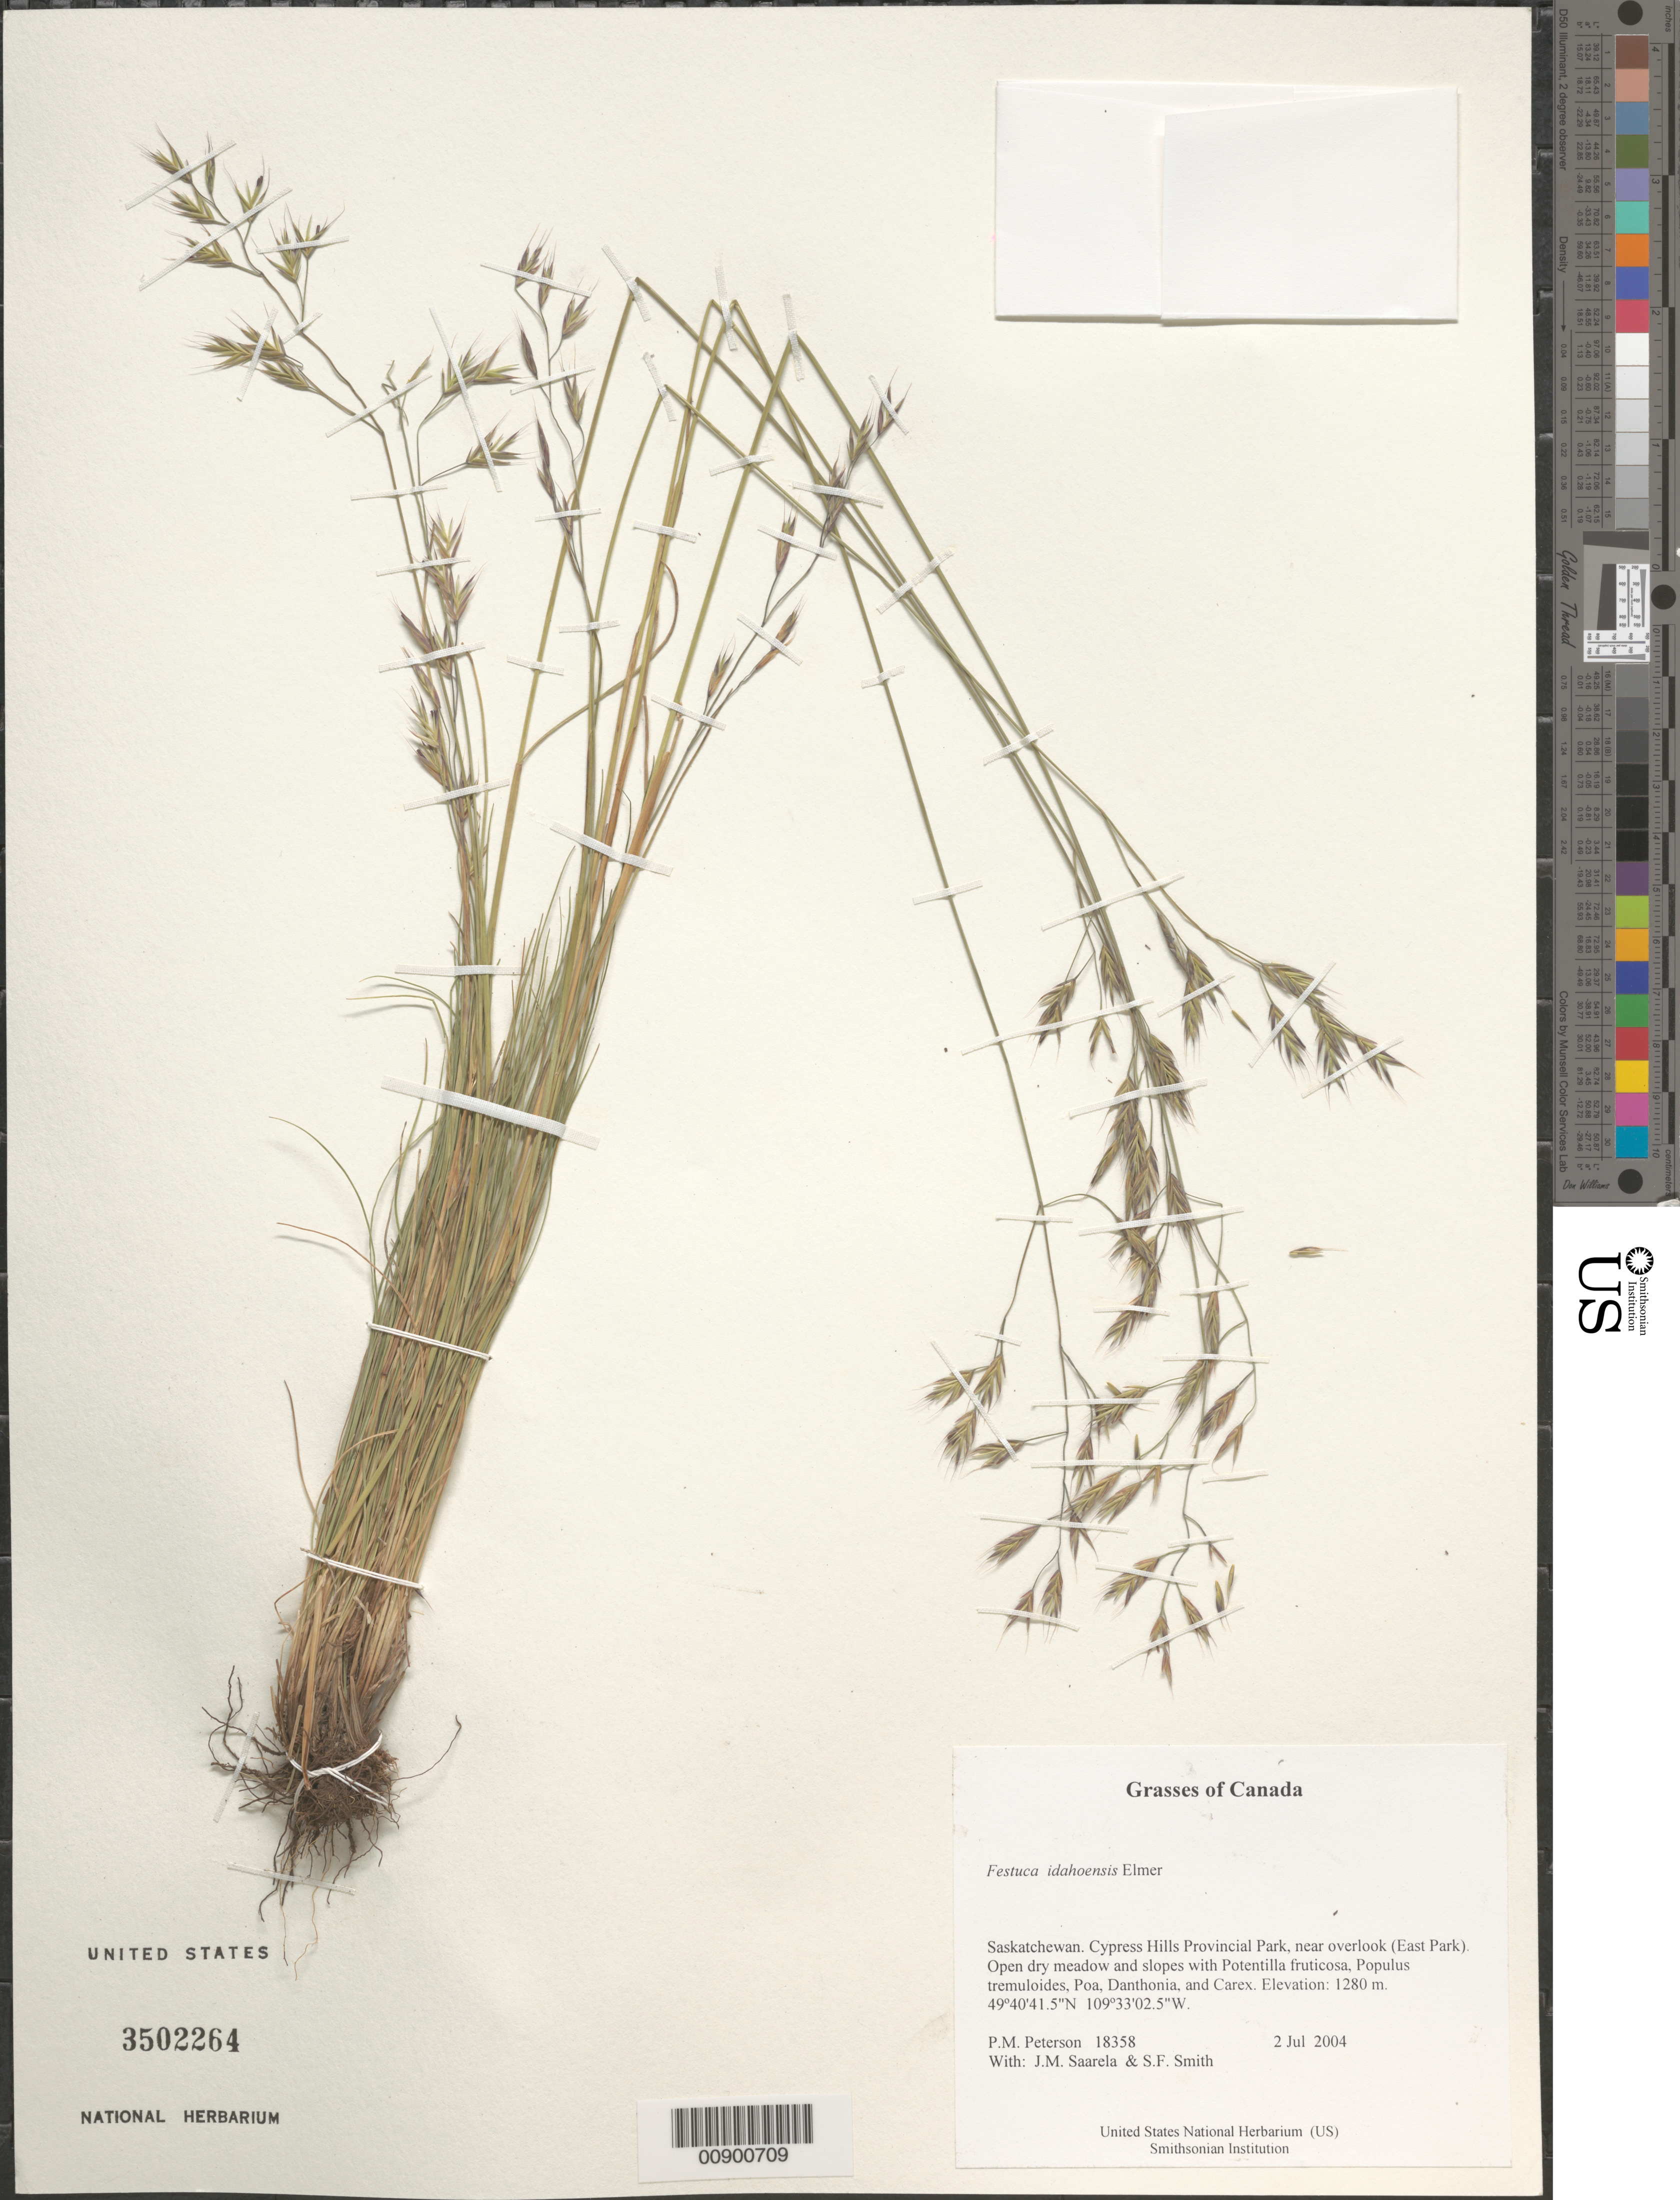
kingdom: Plantae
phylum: Tracheophyta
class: Liliopsida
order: Poales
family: Poaceae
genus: Festuca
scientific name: Festuca idahoensis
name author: Elmer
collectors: P. M. Peterson, J. Saarela & S.F. Smith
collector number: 18358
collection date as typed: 02 Jul 2004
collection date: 2004-07-02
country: Canada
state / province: Saskatchewan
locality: Cypress Hills Provincial Park, near overlook (East Park). Open dry meadow and slopes with Potentilla fruticosa, Populus tremuloides, Poa, Danthonia, and Carex.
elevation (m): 1280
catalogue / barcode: US 3502264